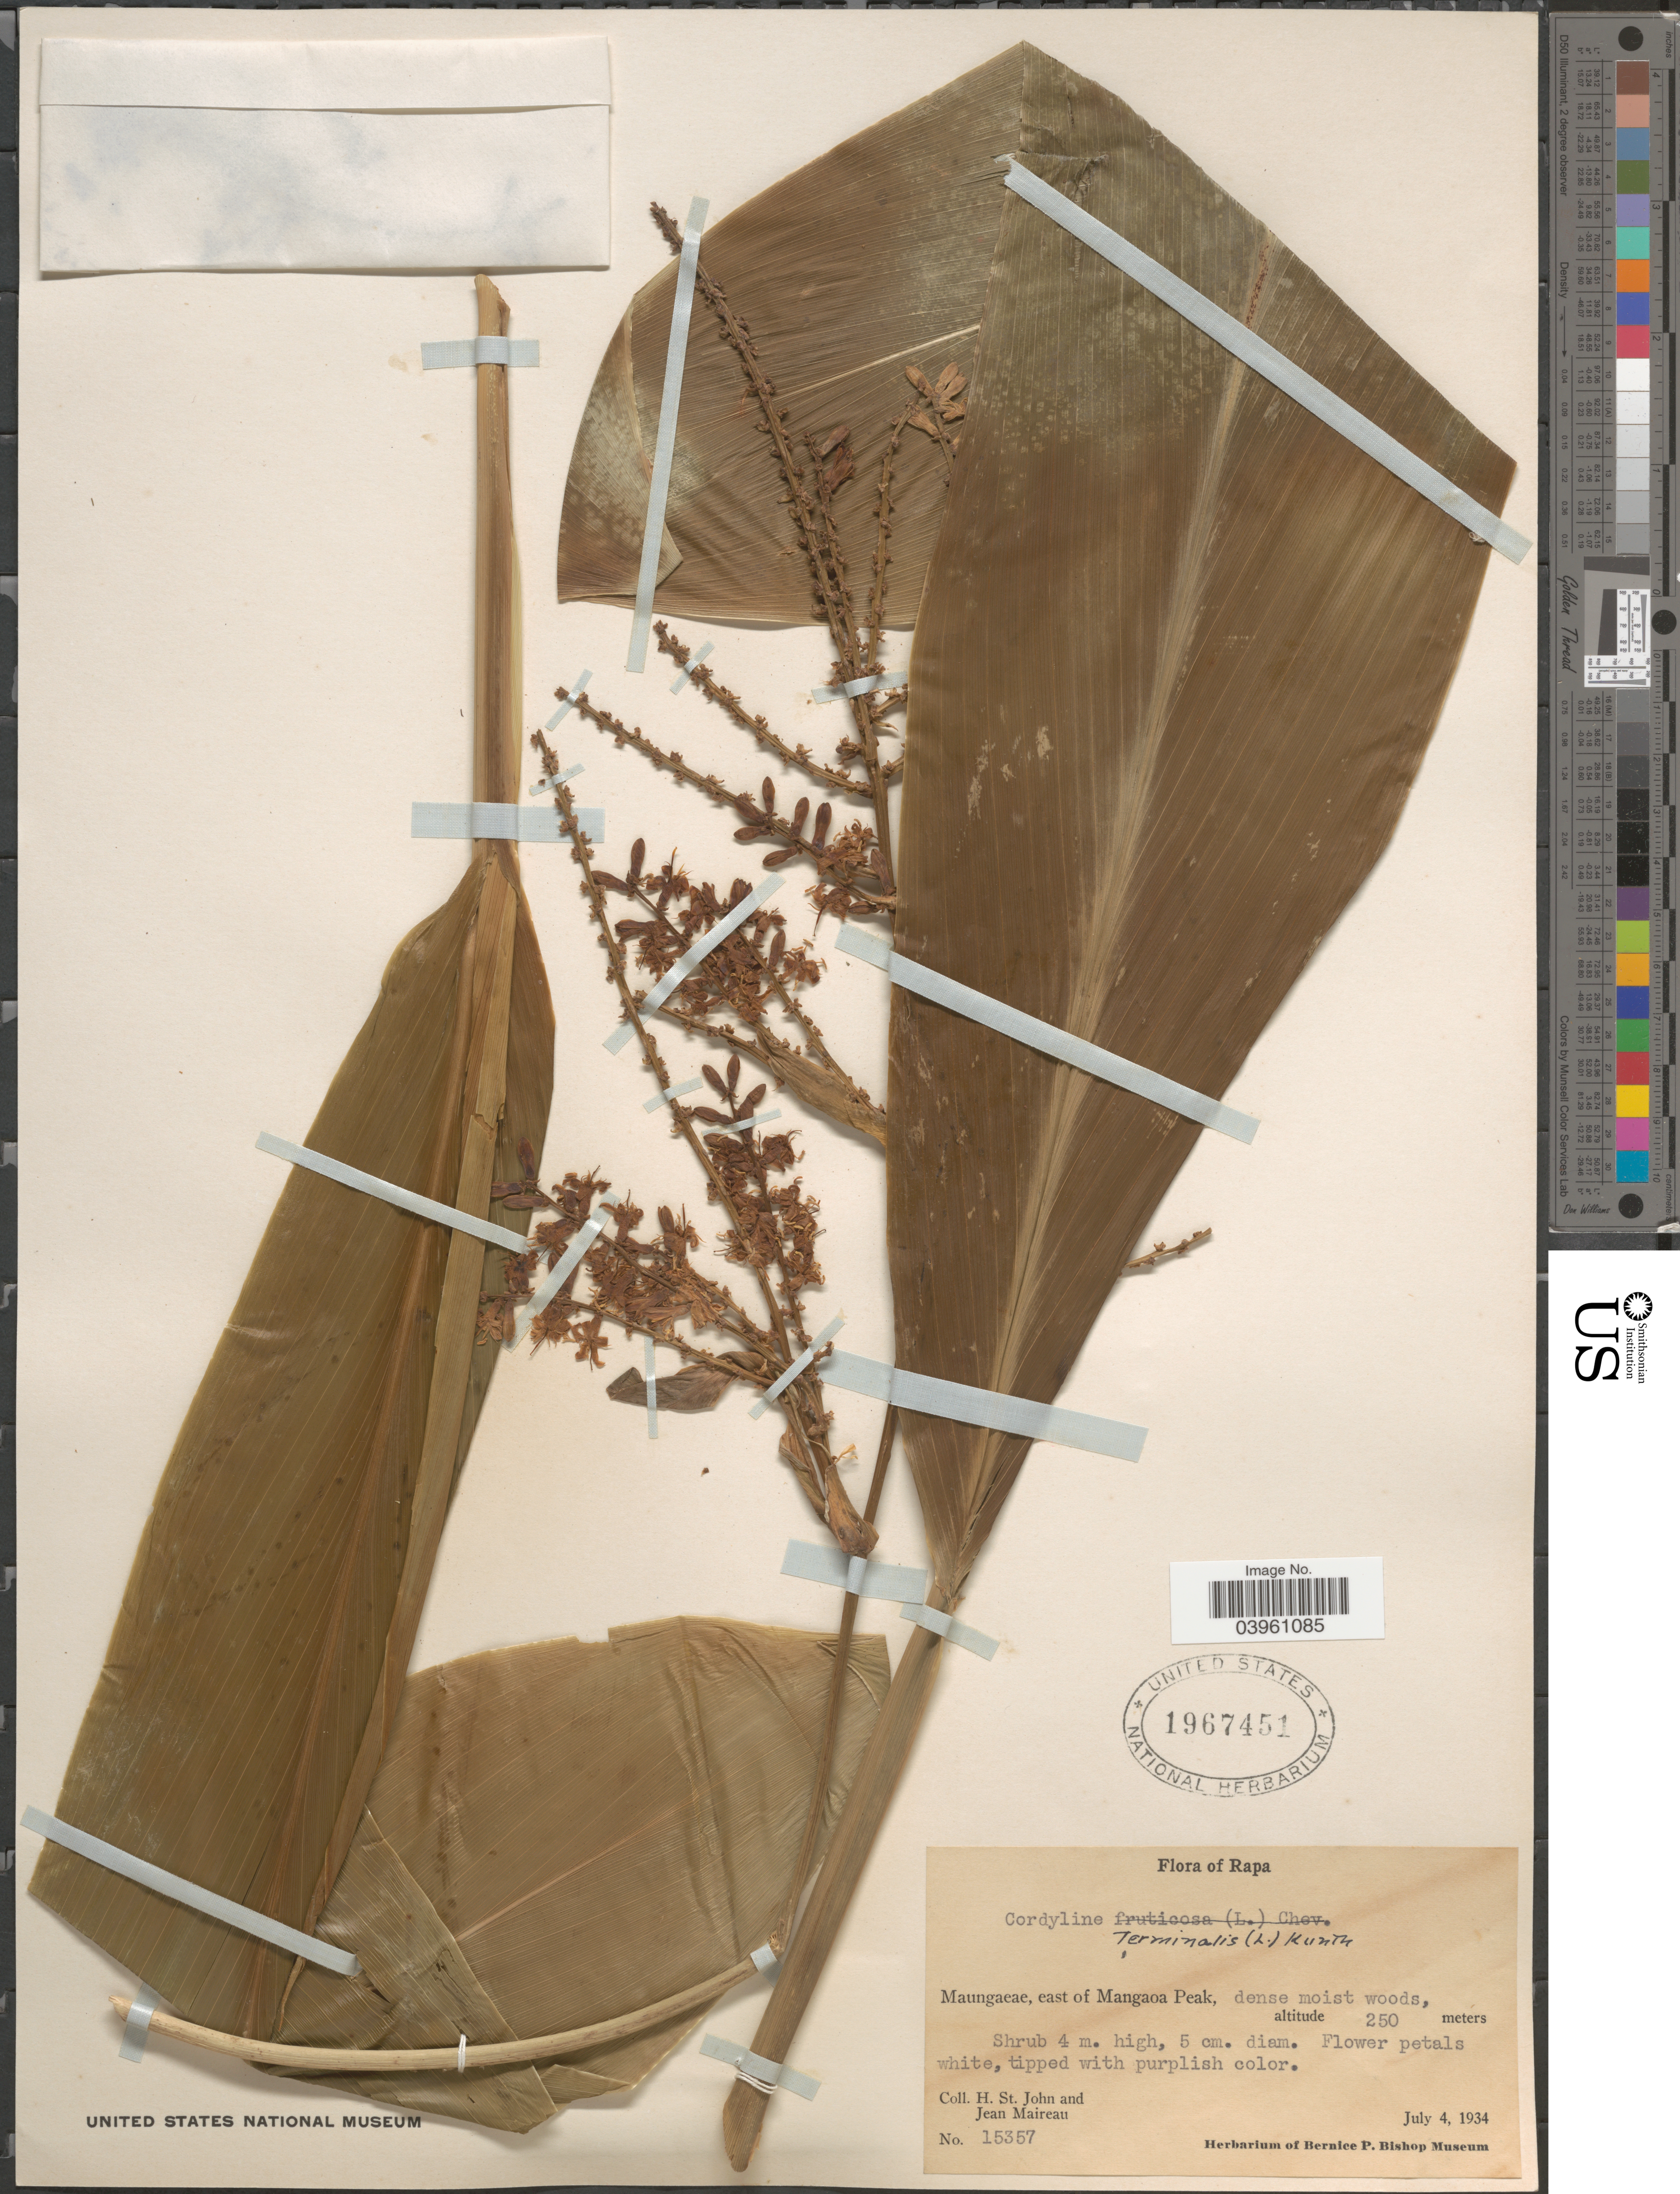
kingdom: Plantae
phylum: Tracheophyta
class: Liliopsida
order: Asparagales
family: Asparagaceae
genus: Cordyline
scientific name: Cordyline terminalis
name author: (L.) Kunth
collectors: H. St. John & J. Maireau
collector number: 15357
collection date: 1934-07-04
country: French Polynesia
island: Rapa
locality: Rapa. Maungaeae, east of Mangaoa Peak.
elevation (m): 250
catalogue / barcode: US 1967451